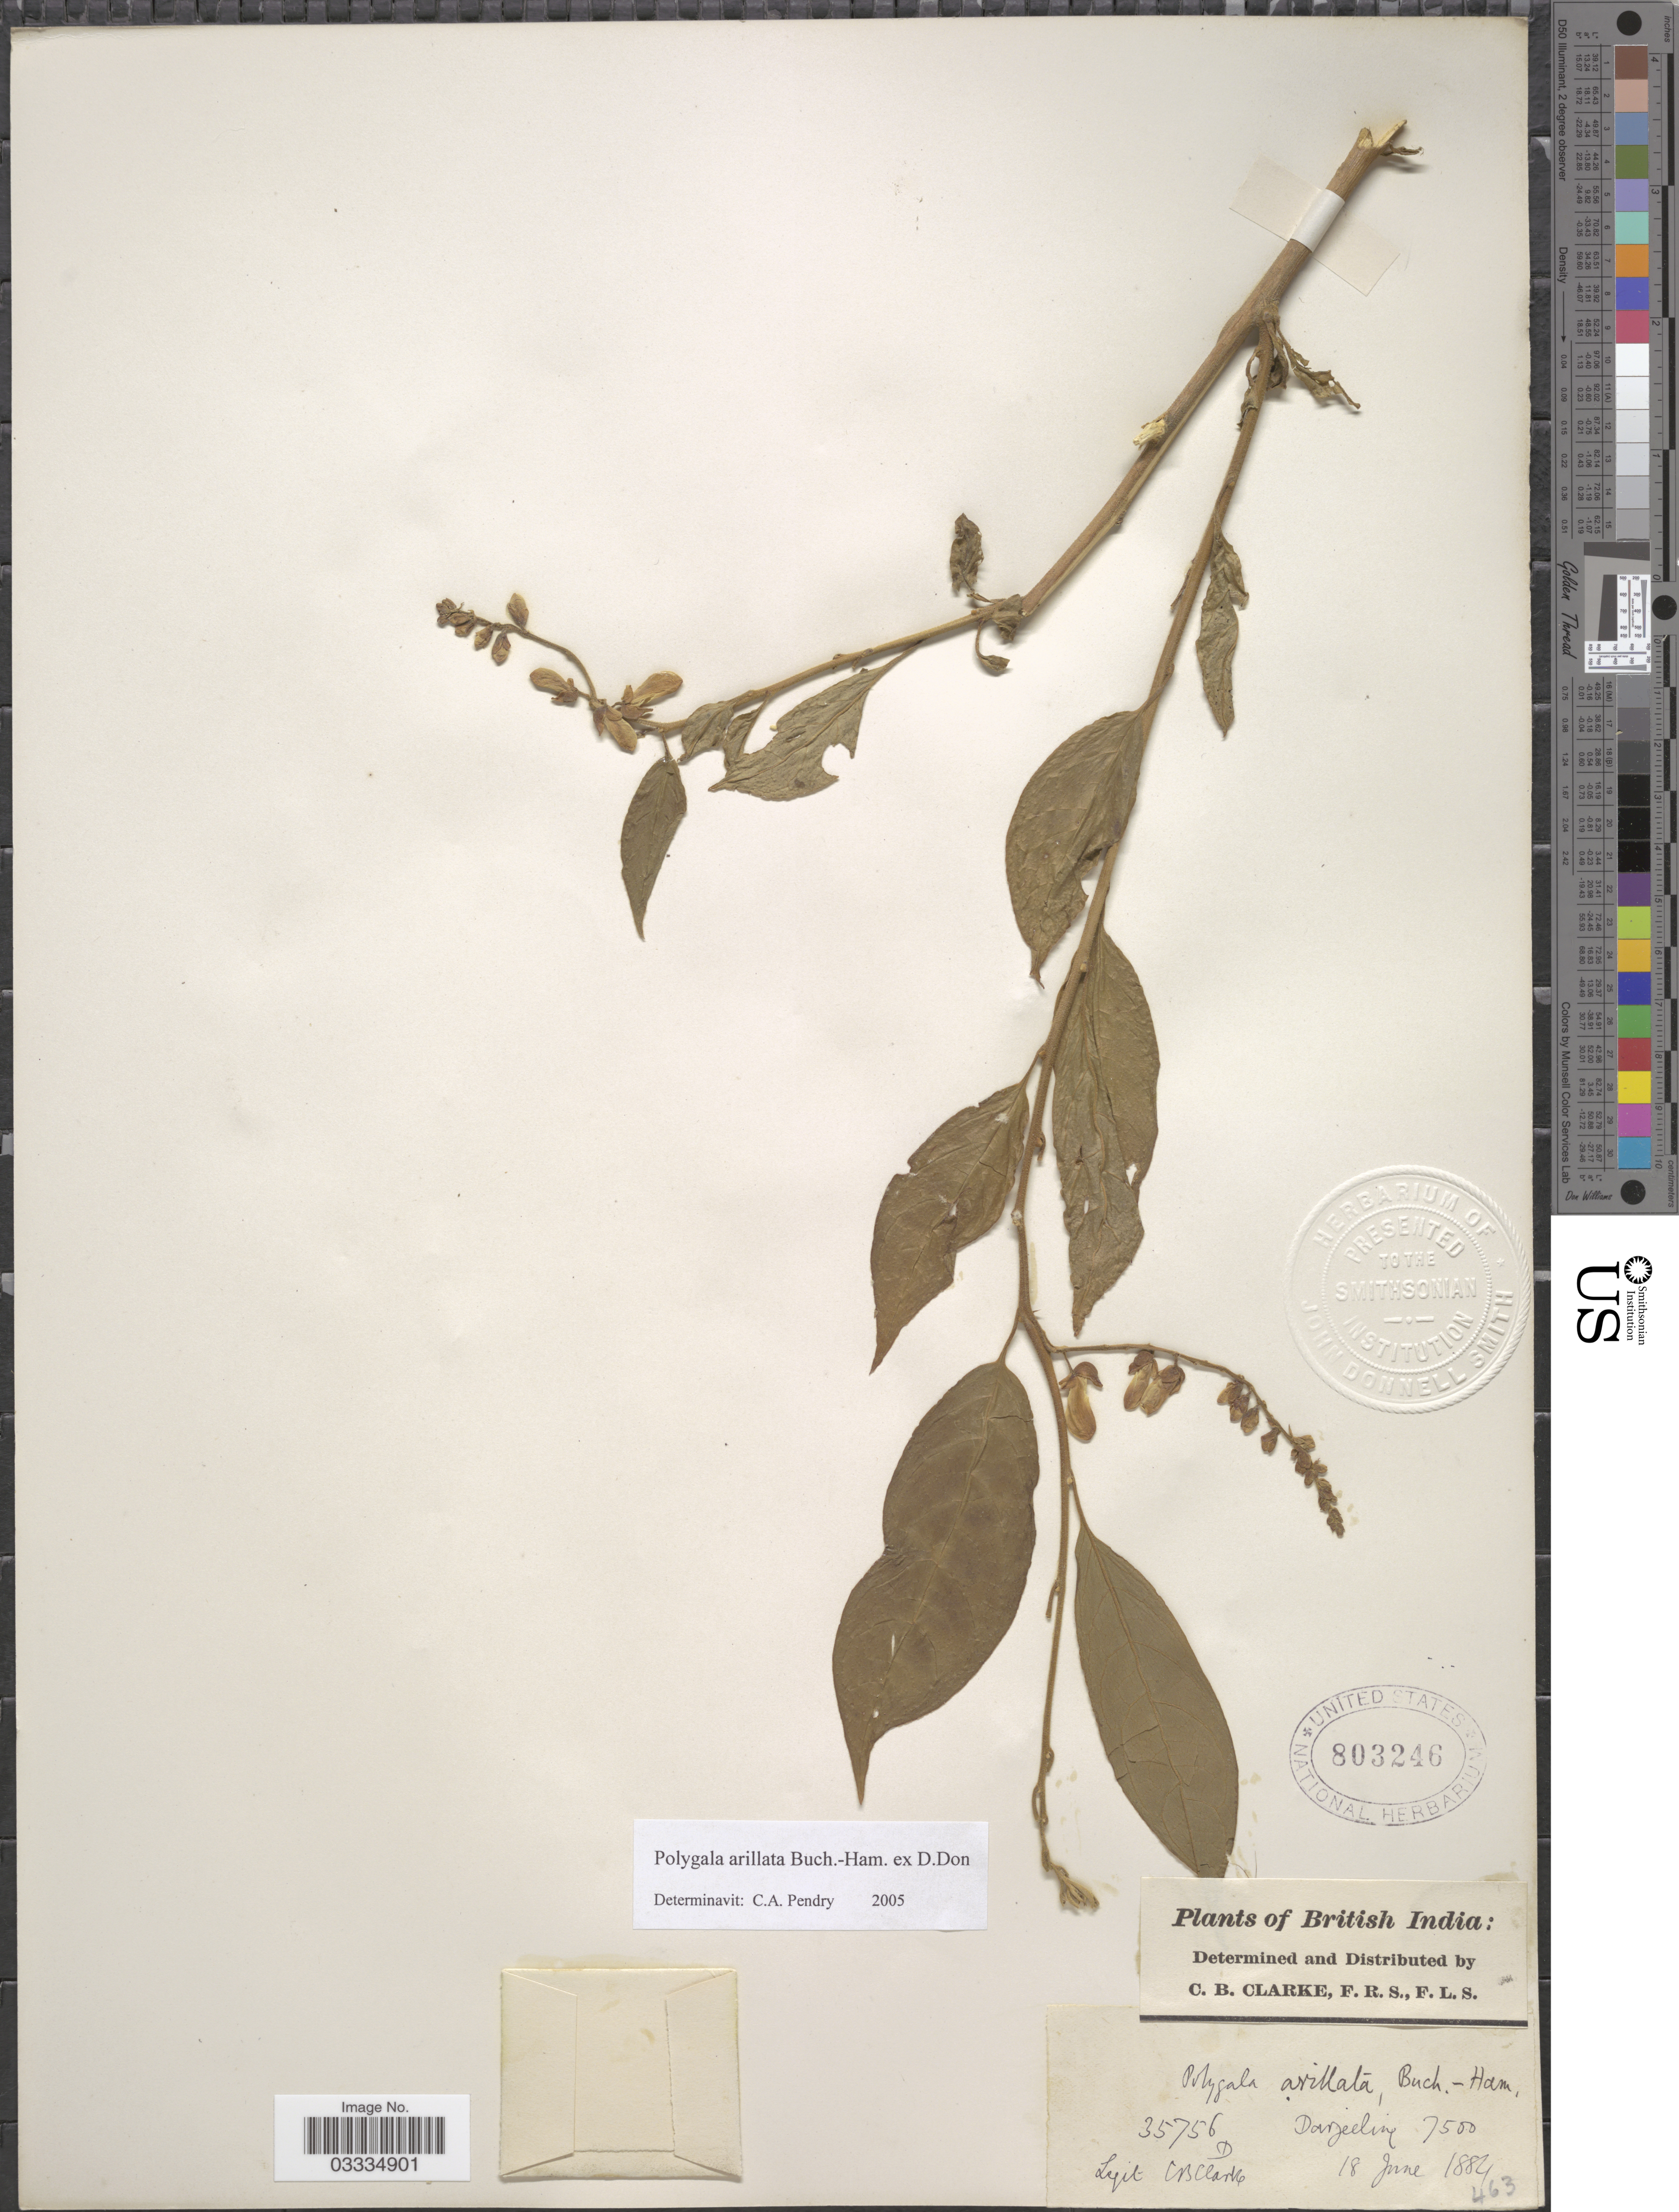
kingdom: Plantae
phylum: Tracheophyta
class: Magnoliopsida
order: Fabales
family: Polygalaceae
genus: Polygala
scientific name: Polygala arillata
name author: Buch.-Ham. ex D. Don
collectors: C. B. Clarke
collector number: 35756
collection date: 1884-06-18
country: India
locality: British India. Darjeeling.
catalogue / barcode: US 803246